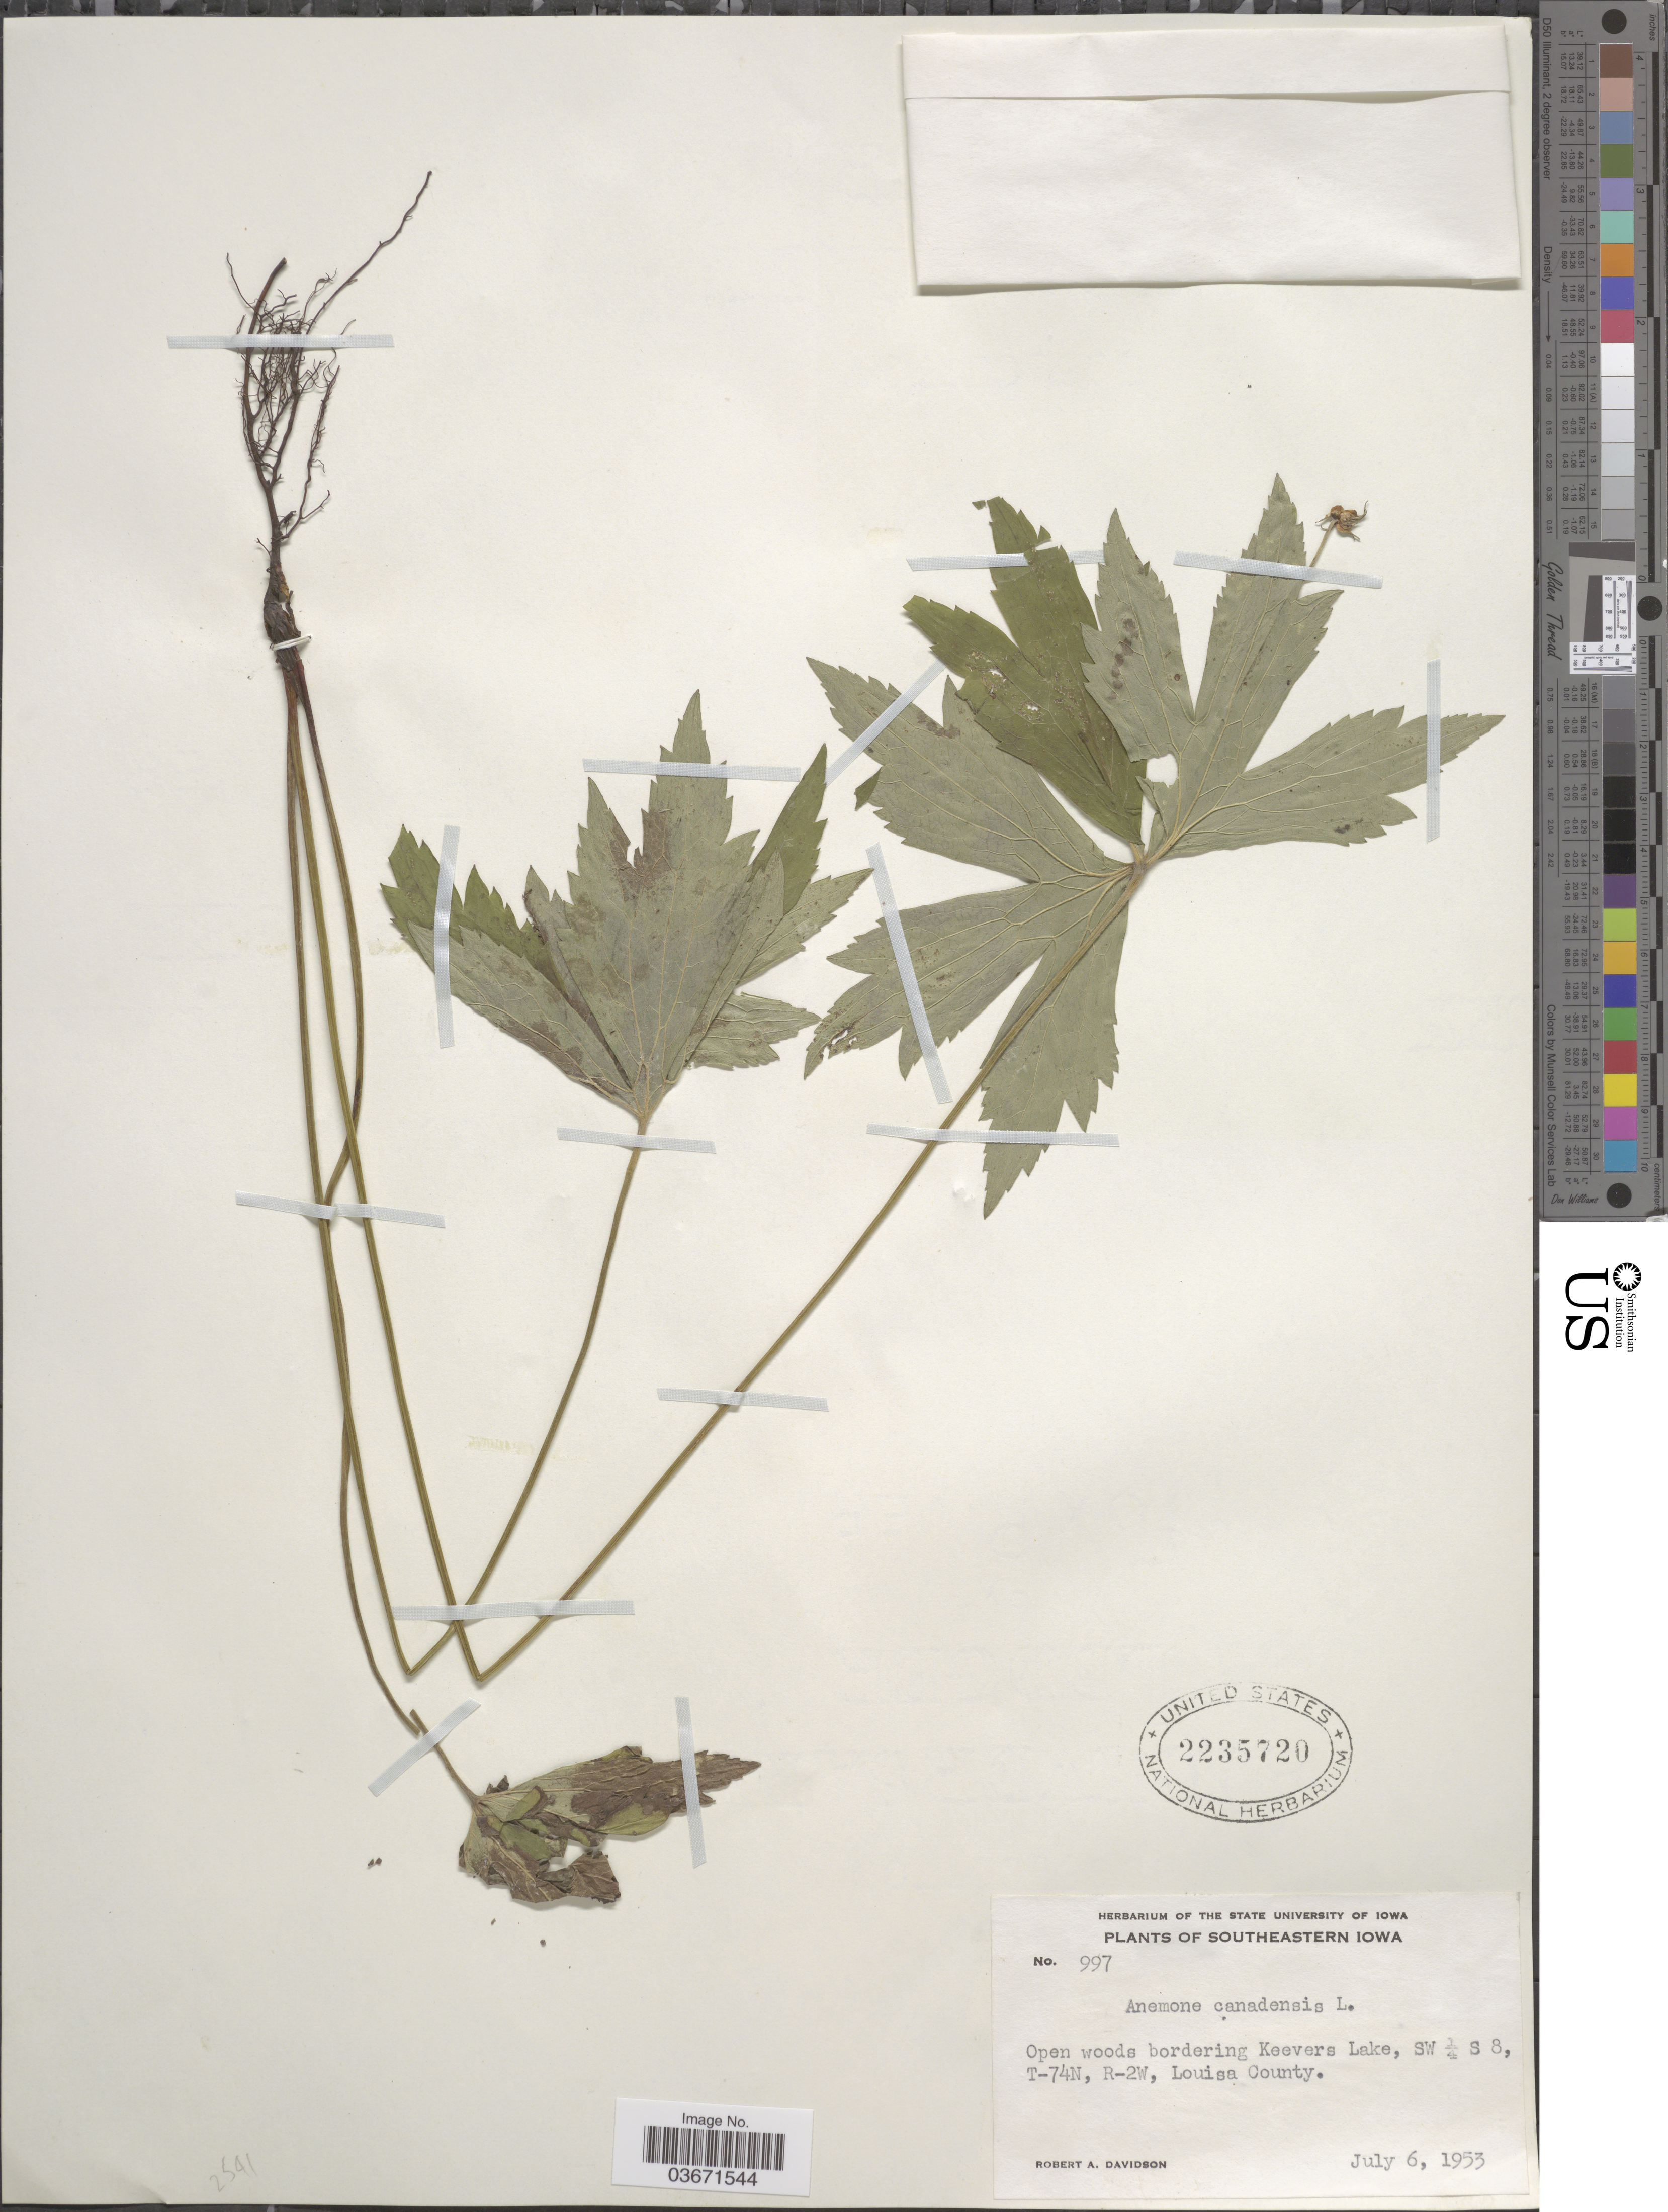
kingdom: Plantae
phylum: Tracheophyta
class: Magnoliopsida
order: Ranunculales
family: Ranunculaceae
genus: Anemone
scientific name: Anemone canadensis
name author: L.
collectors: R. A. Davidson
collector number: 997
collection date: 1953-07-06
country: United States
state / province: Iowa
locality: Southeastern Iowa. Open woods bordering Keevers Lake, SW ¼ S 8, T-74N, R-2W, Louisa County.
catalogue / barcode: US 2235720